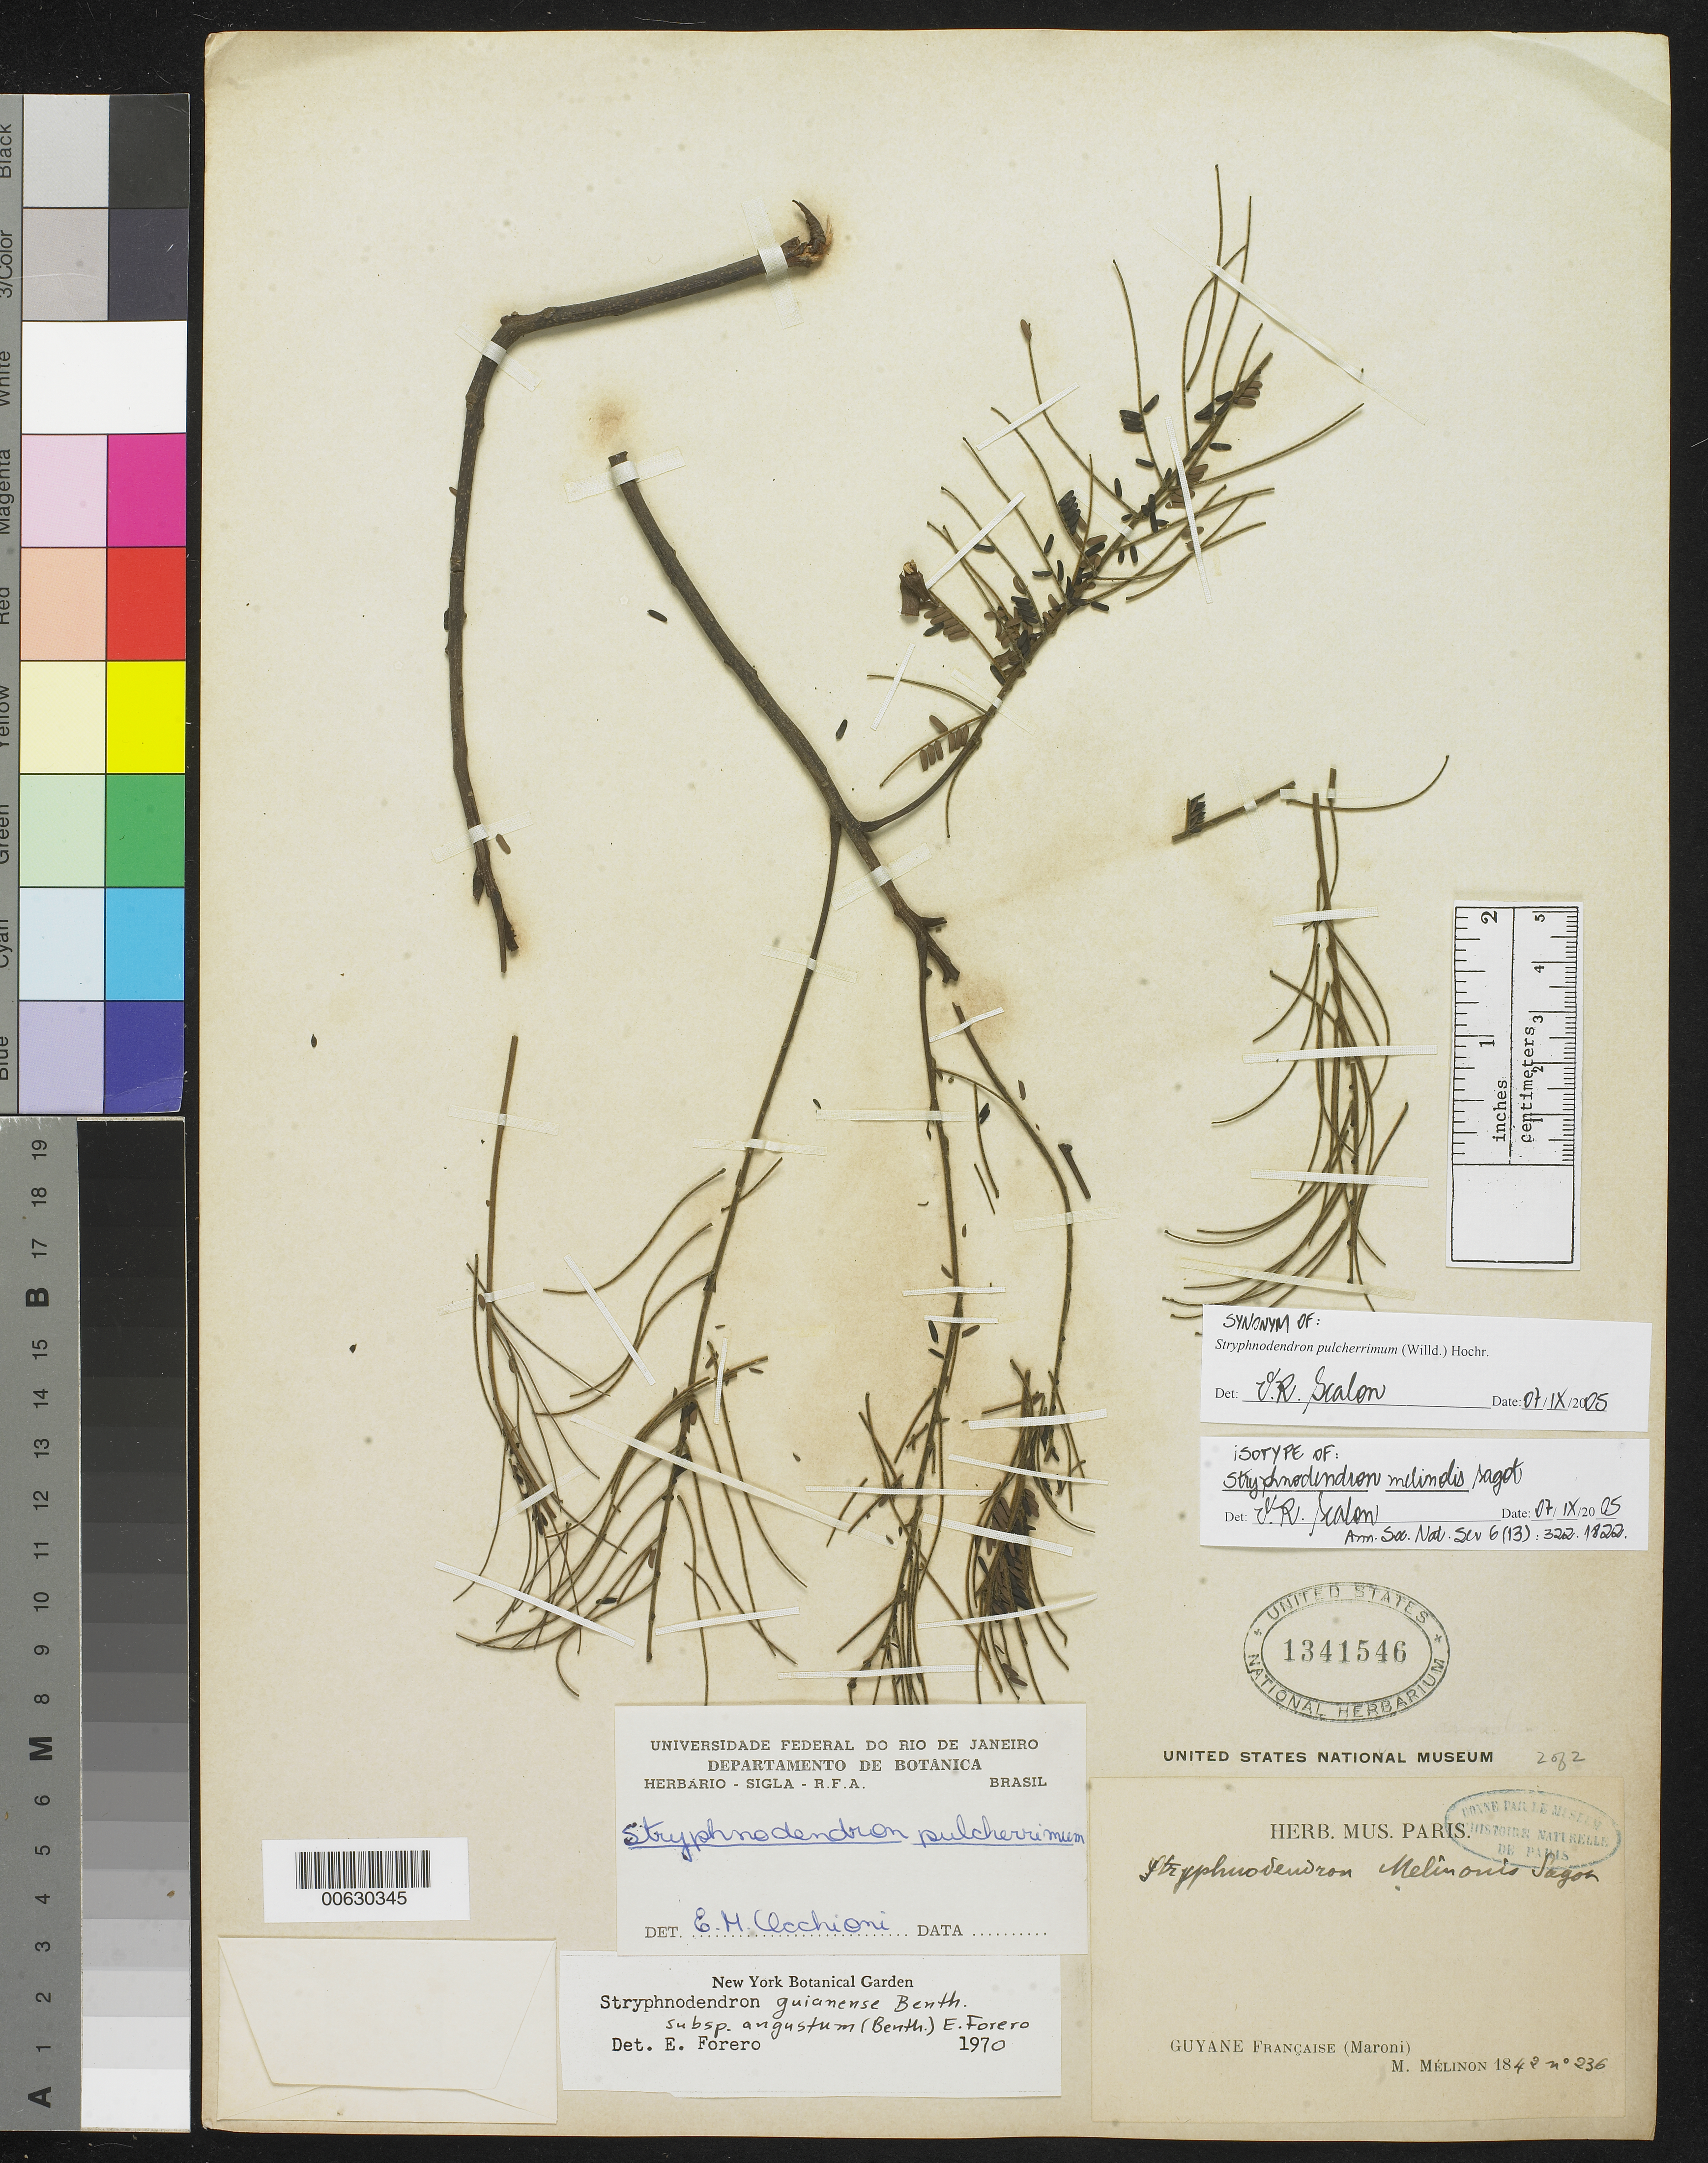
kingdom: Plantae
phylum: Tracheophyta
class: Magnoliopsida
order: Fabales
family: Fabaceae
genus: Stryphnodendron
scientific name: Stryphnodendron melinonis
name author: Sagot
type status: Isotype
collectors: M. Melinon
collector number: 236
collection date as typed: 1842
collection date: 1842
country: French Guiana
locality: Guyane francaise: Savanes.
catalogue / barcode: US 1341546